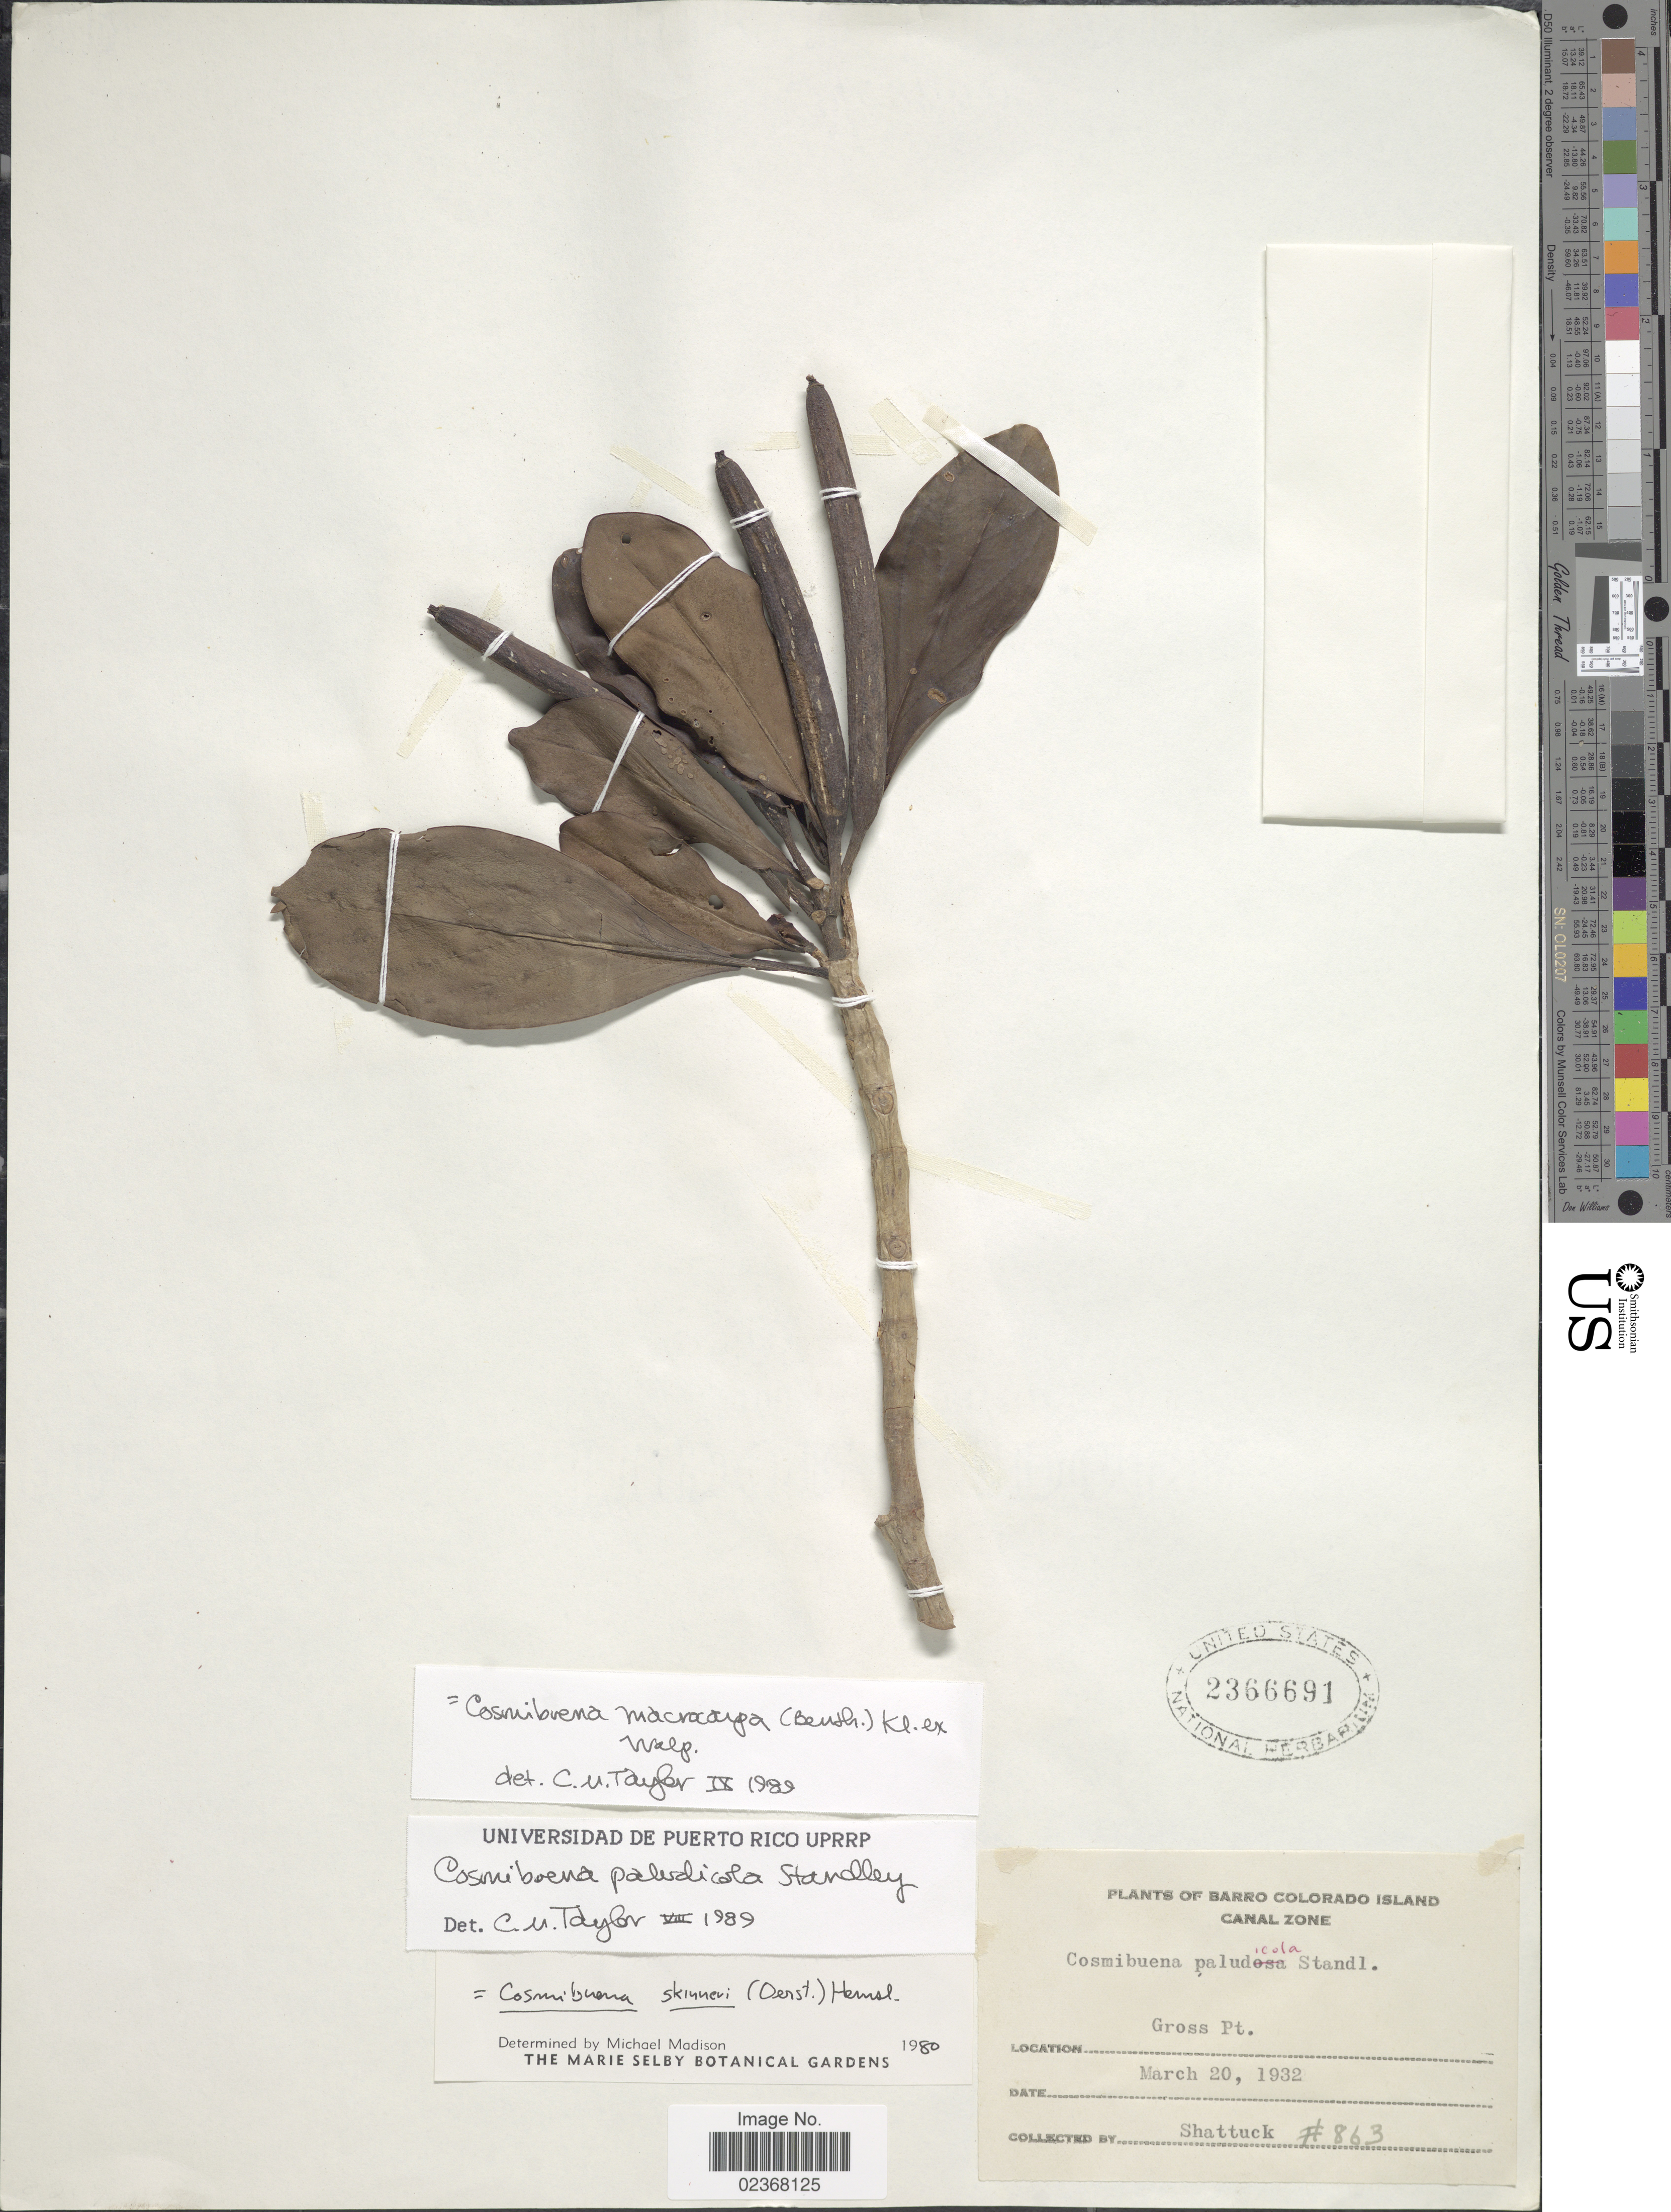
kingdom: Plantae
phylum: Tracheophyta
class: Magnoliopsida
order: Gentianales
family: Rubiaceae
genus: Cosmibuena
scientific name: Cosmibuena macrocarpa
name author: (Benth.) Klotzsch ex Walp.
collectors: Shattuck, --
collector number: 863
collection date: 1932-03-20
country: Panama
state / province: Panamá Oeste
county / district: Canal Zone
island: Barro Colorado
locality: Barro Colorado Island, Canal Zone, Gross Pt.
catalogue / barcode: US 2366691